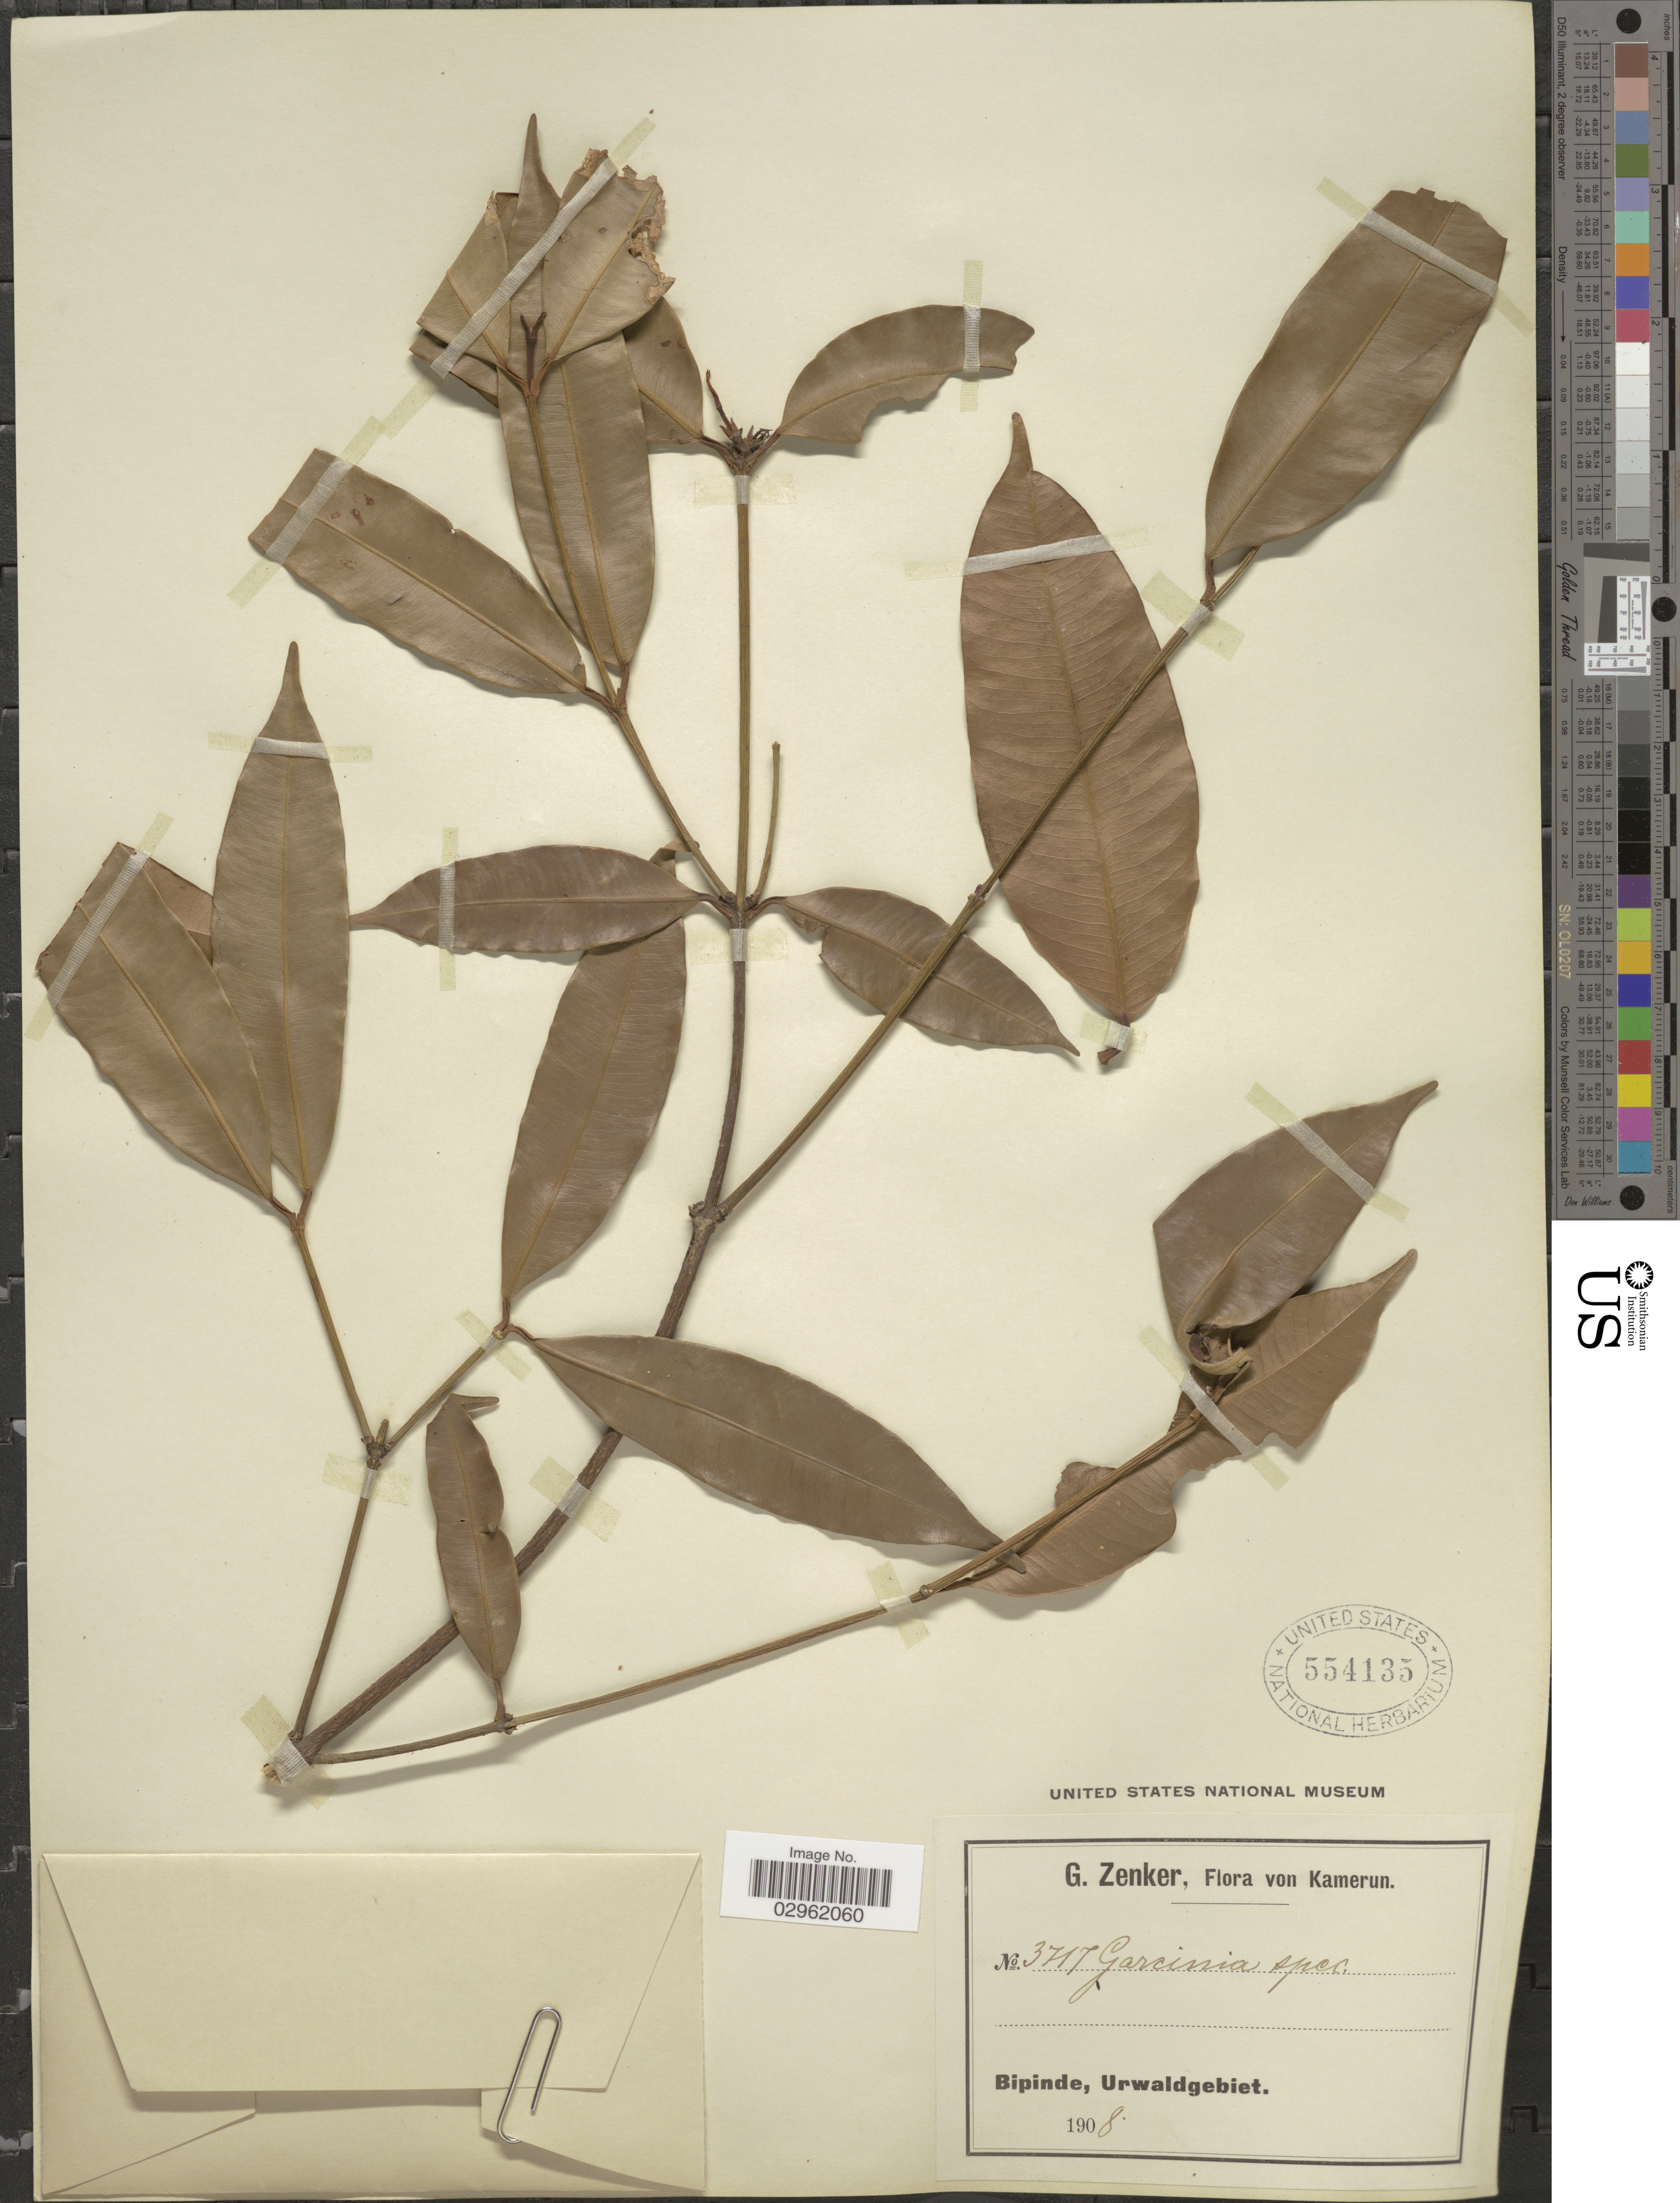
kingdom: Plantae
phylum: Tracheophyta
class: Magnoliopsida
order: Malpighiales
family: Clusiaceae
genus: Garcinia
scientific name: Garcinia sp.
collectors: G. A. Zenker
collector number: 3717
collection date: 1908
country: Cameroon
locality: Kamerun. Bipinde, Urwaldgebiet.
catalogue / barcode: US 554135